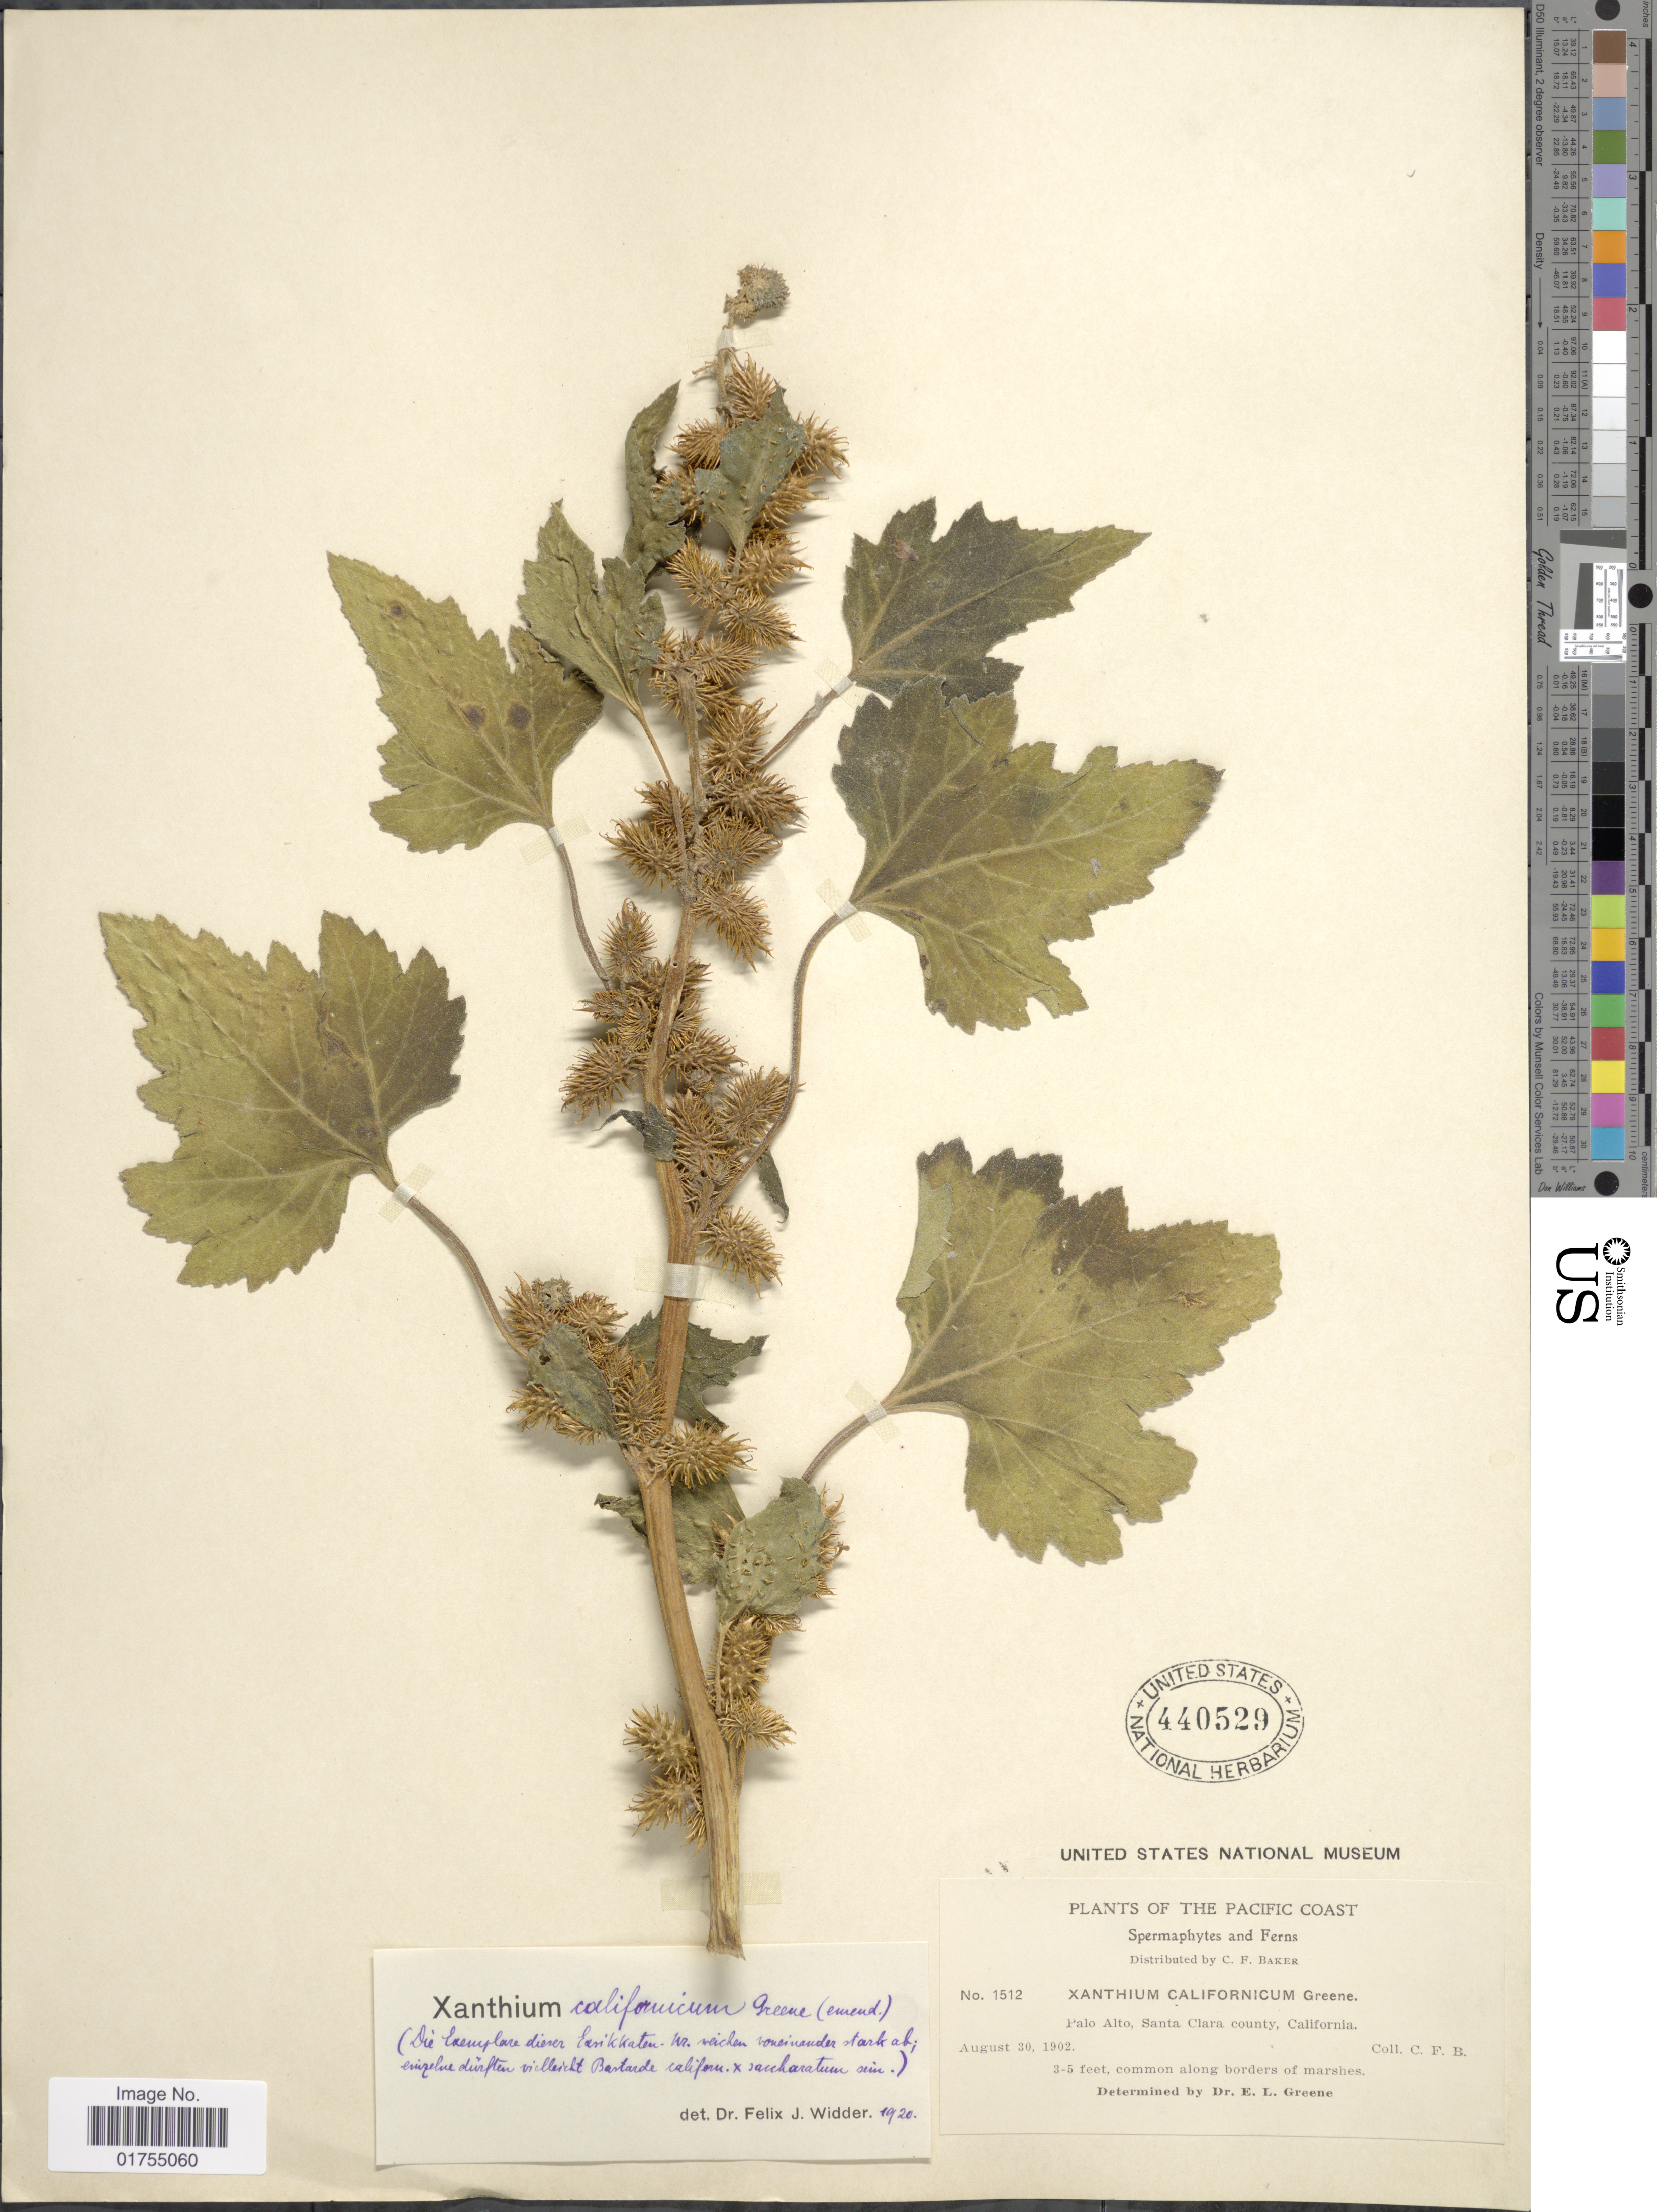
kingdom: Plantae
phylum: Tracheophyta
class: Magnoliopsida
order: Asterales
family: Asteraceae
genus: Xanthium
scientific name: Xanthium californicum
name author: Greene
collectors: C. F. Baker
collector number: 1512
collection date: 1902-08-30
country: United States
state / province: California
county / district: Santa Clara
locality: Palo Alto, Santa Clara. Pacific coast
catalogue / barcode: US 440529